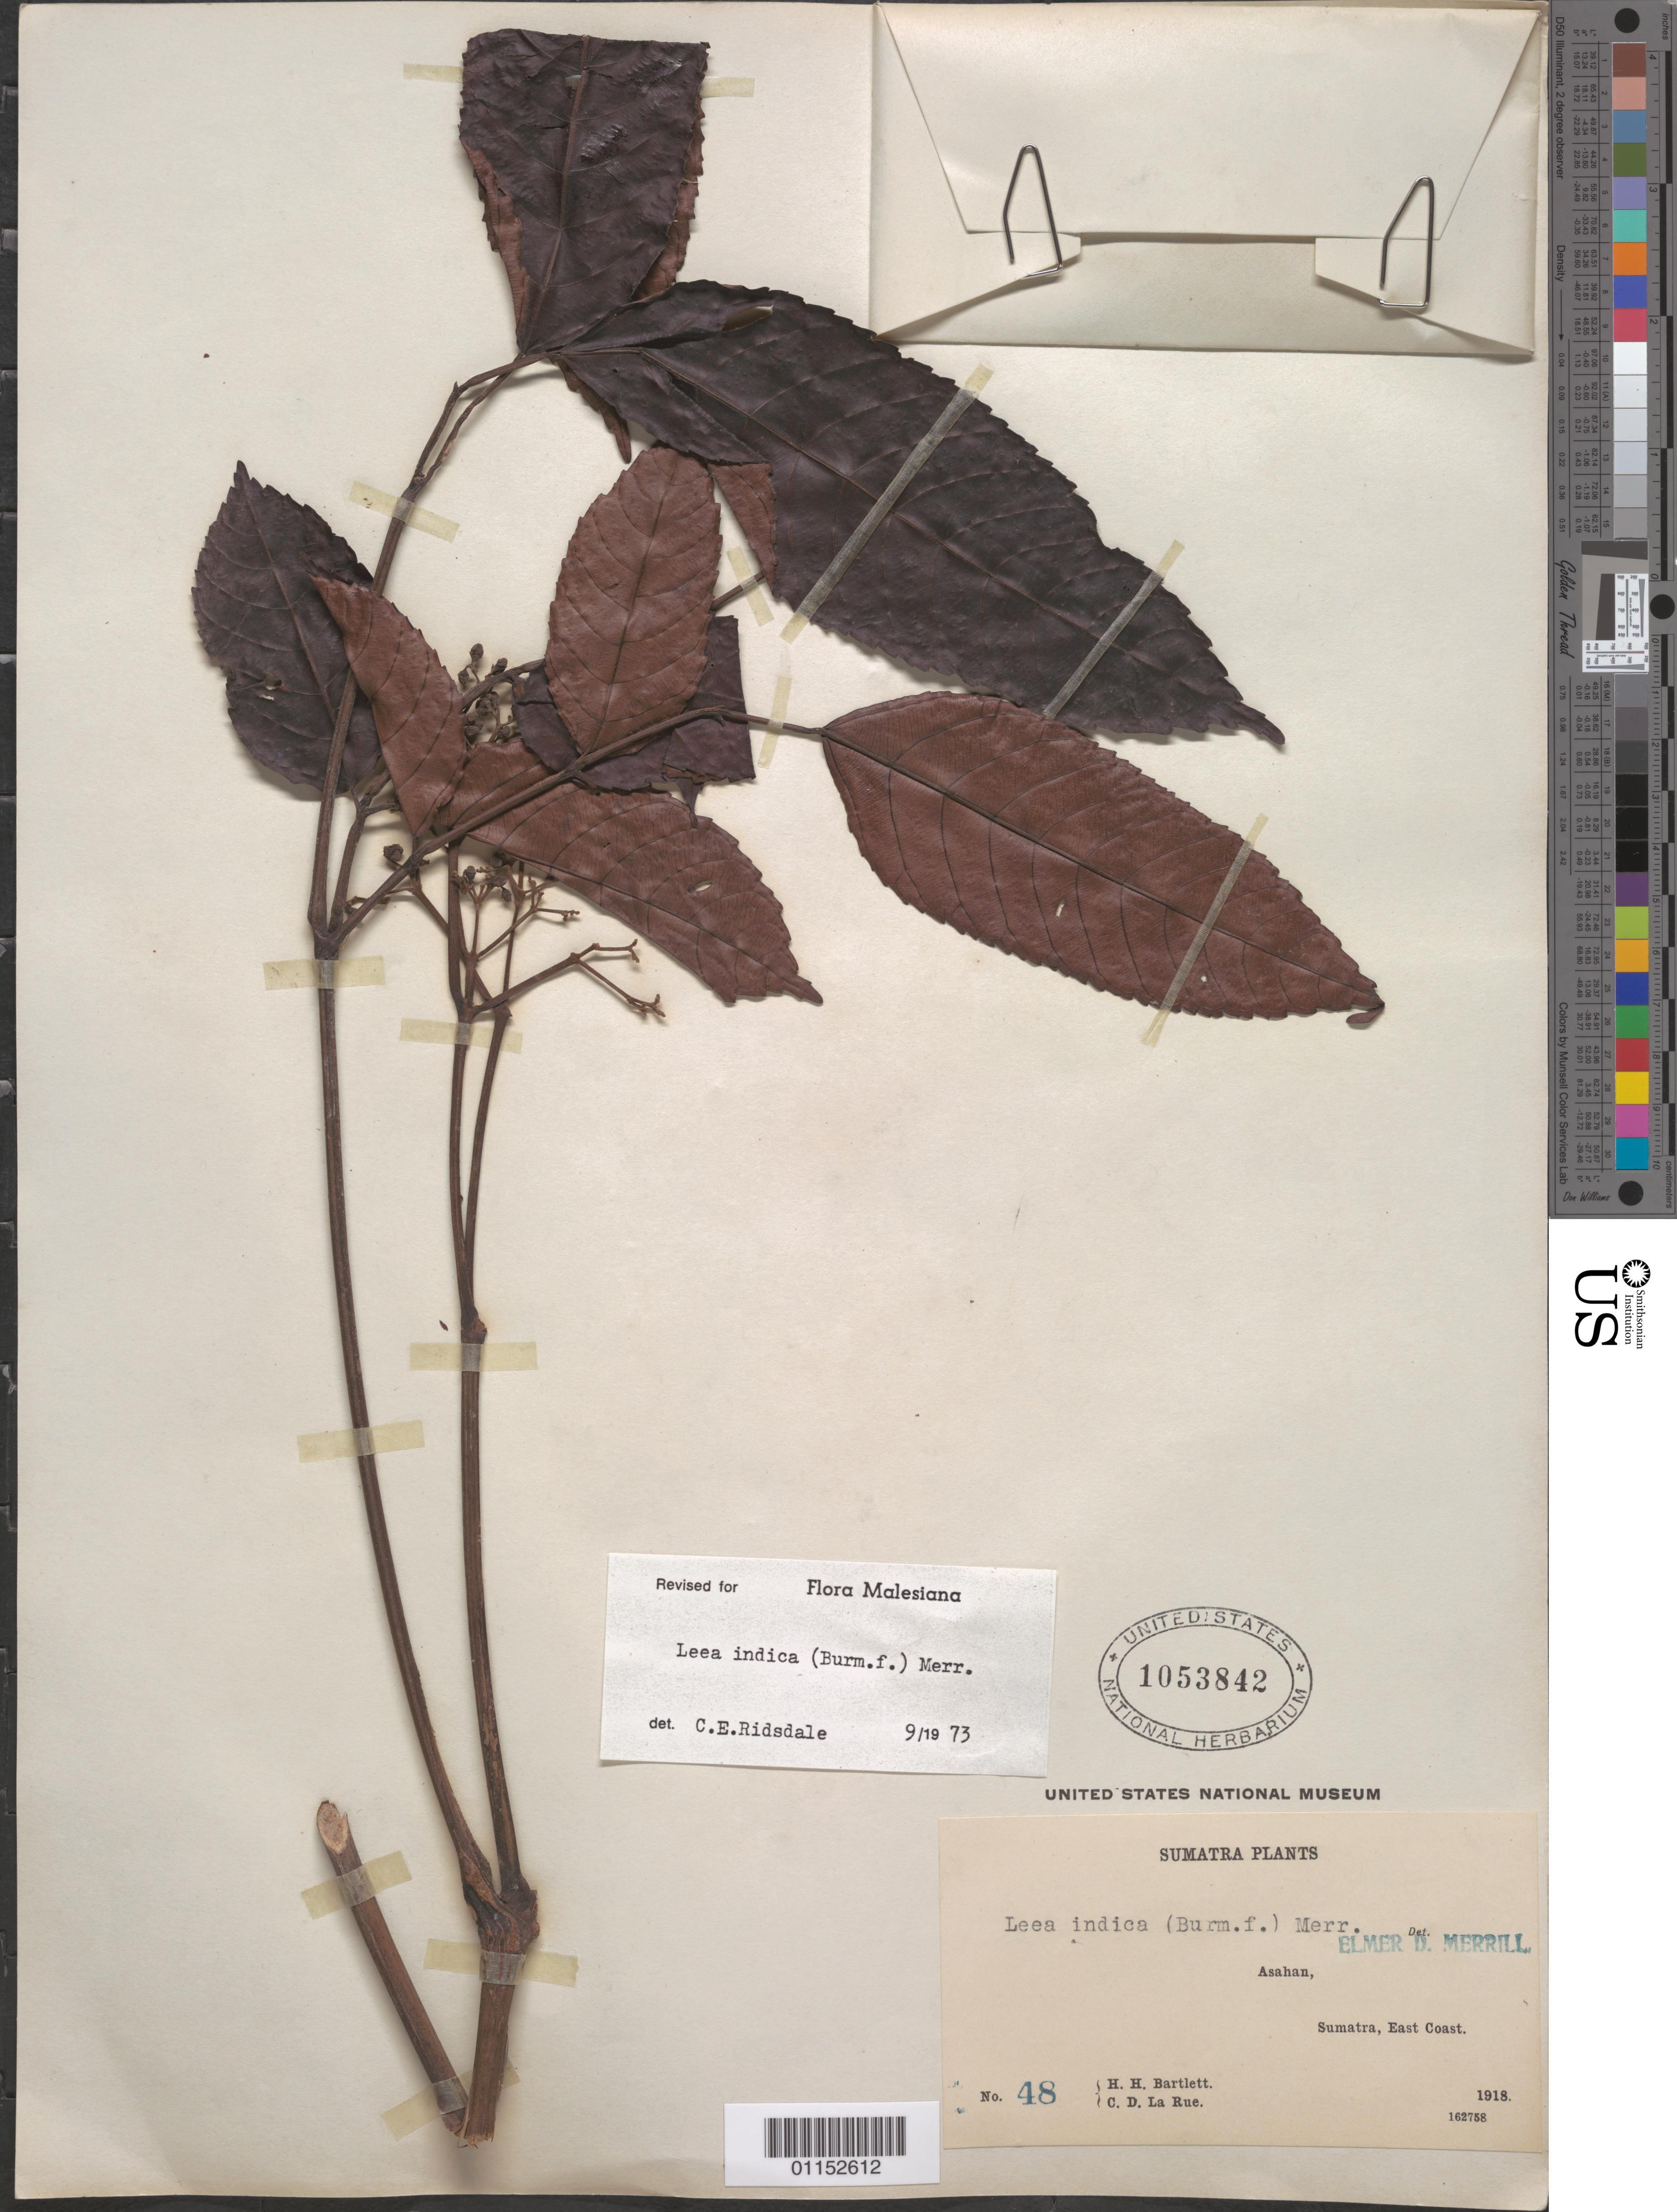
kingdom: Plantae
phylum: Tracheophyta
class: Magnoliopsida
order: Vitales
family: Vitaceae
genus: Leea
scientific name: Leea indica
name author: (Burm. f.) Merr.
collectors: H. H. Bartlett & C. Rue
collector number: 48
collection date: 1918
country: Indonesia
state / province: Sumatra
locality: Asahan.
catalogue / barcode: US 1053842